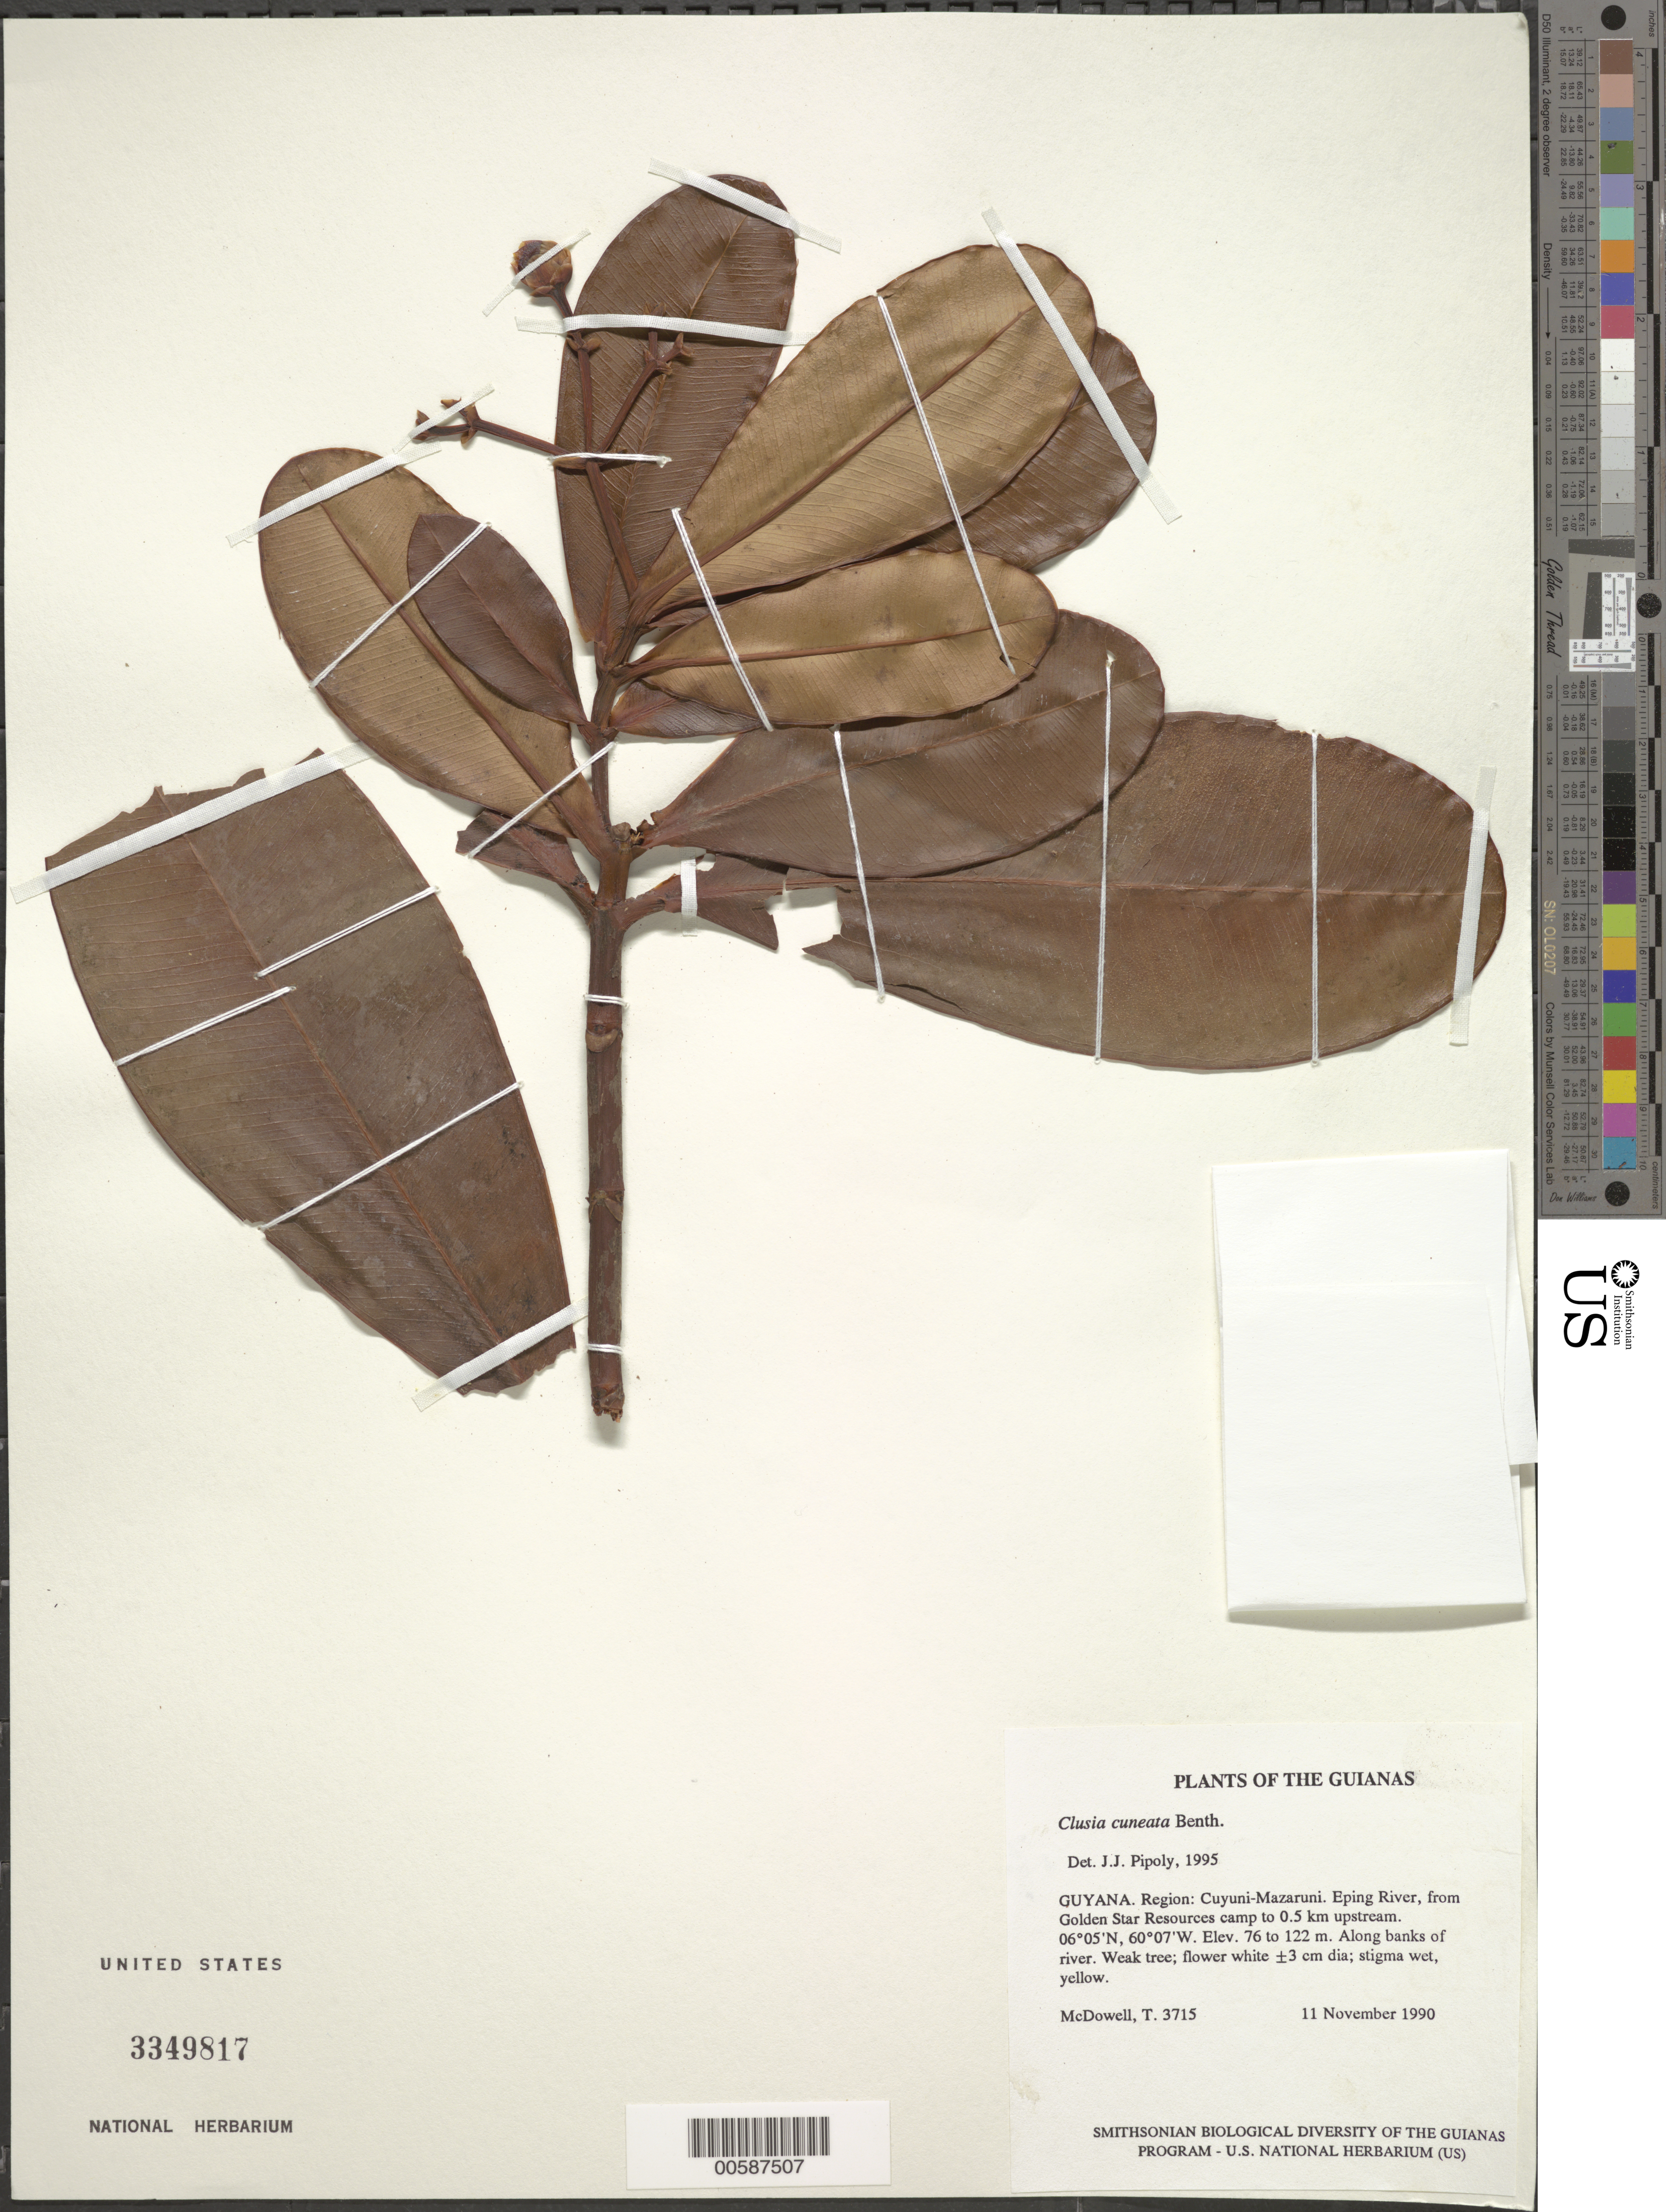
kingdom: Plantae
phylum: Tracheophyta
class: Magnoliopsida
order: Malpighiales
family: Clusiaceae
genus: Clusia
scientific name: Clusia cuneata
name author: Benth.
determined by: Pipoly, J. J., III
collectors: T. McDowell & D. Gopaul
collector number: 3715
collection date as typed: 11 November 1990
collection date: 1990-11-11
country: Guyana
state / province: Cuyuni-Mazaruni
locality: Eping River, from Golden Star Resources camp to 0.5 km upstream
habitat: Along banks of river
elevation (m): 76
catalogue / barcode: US 3349817